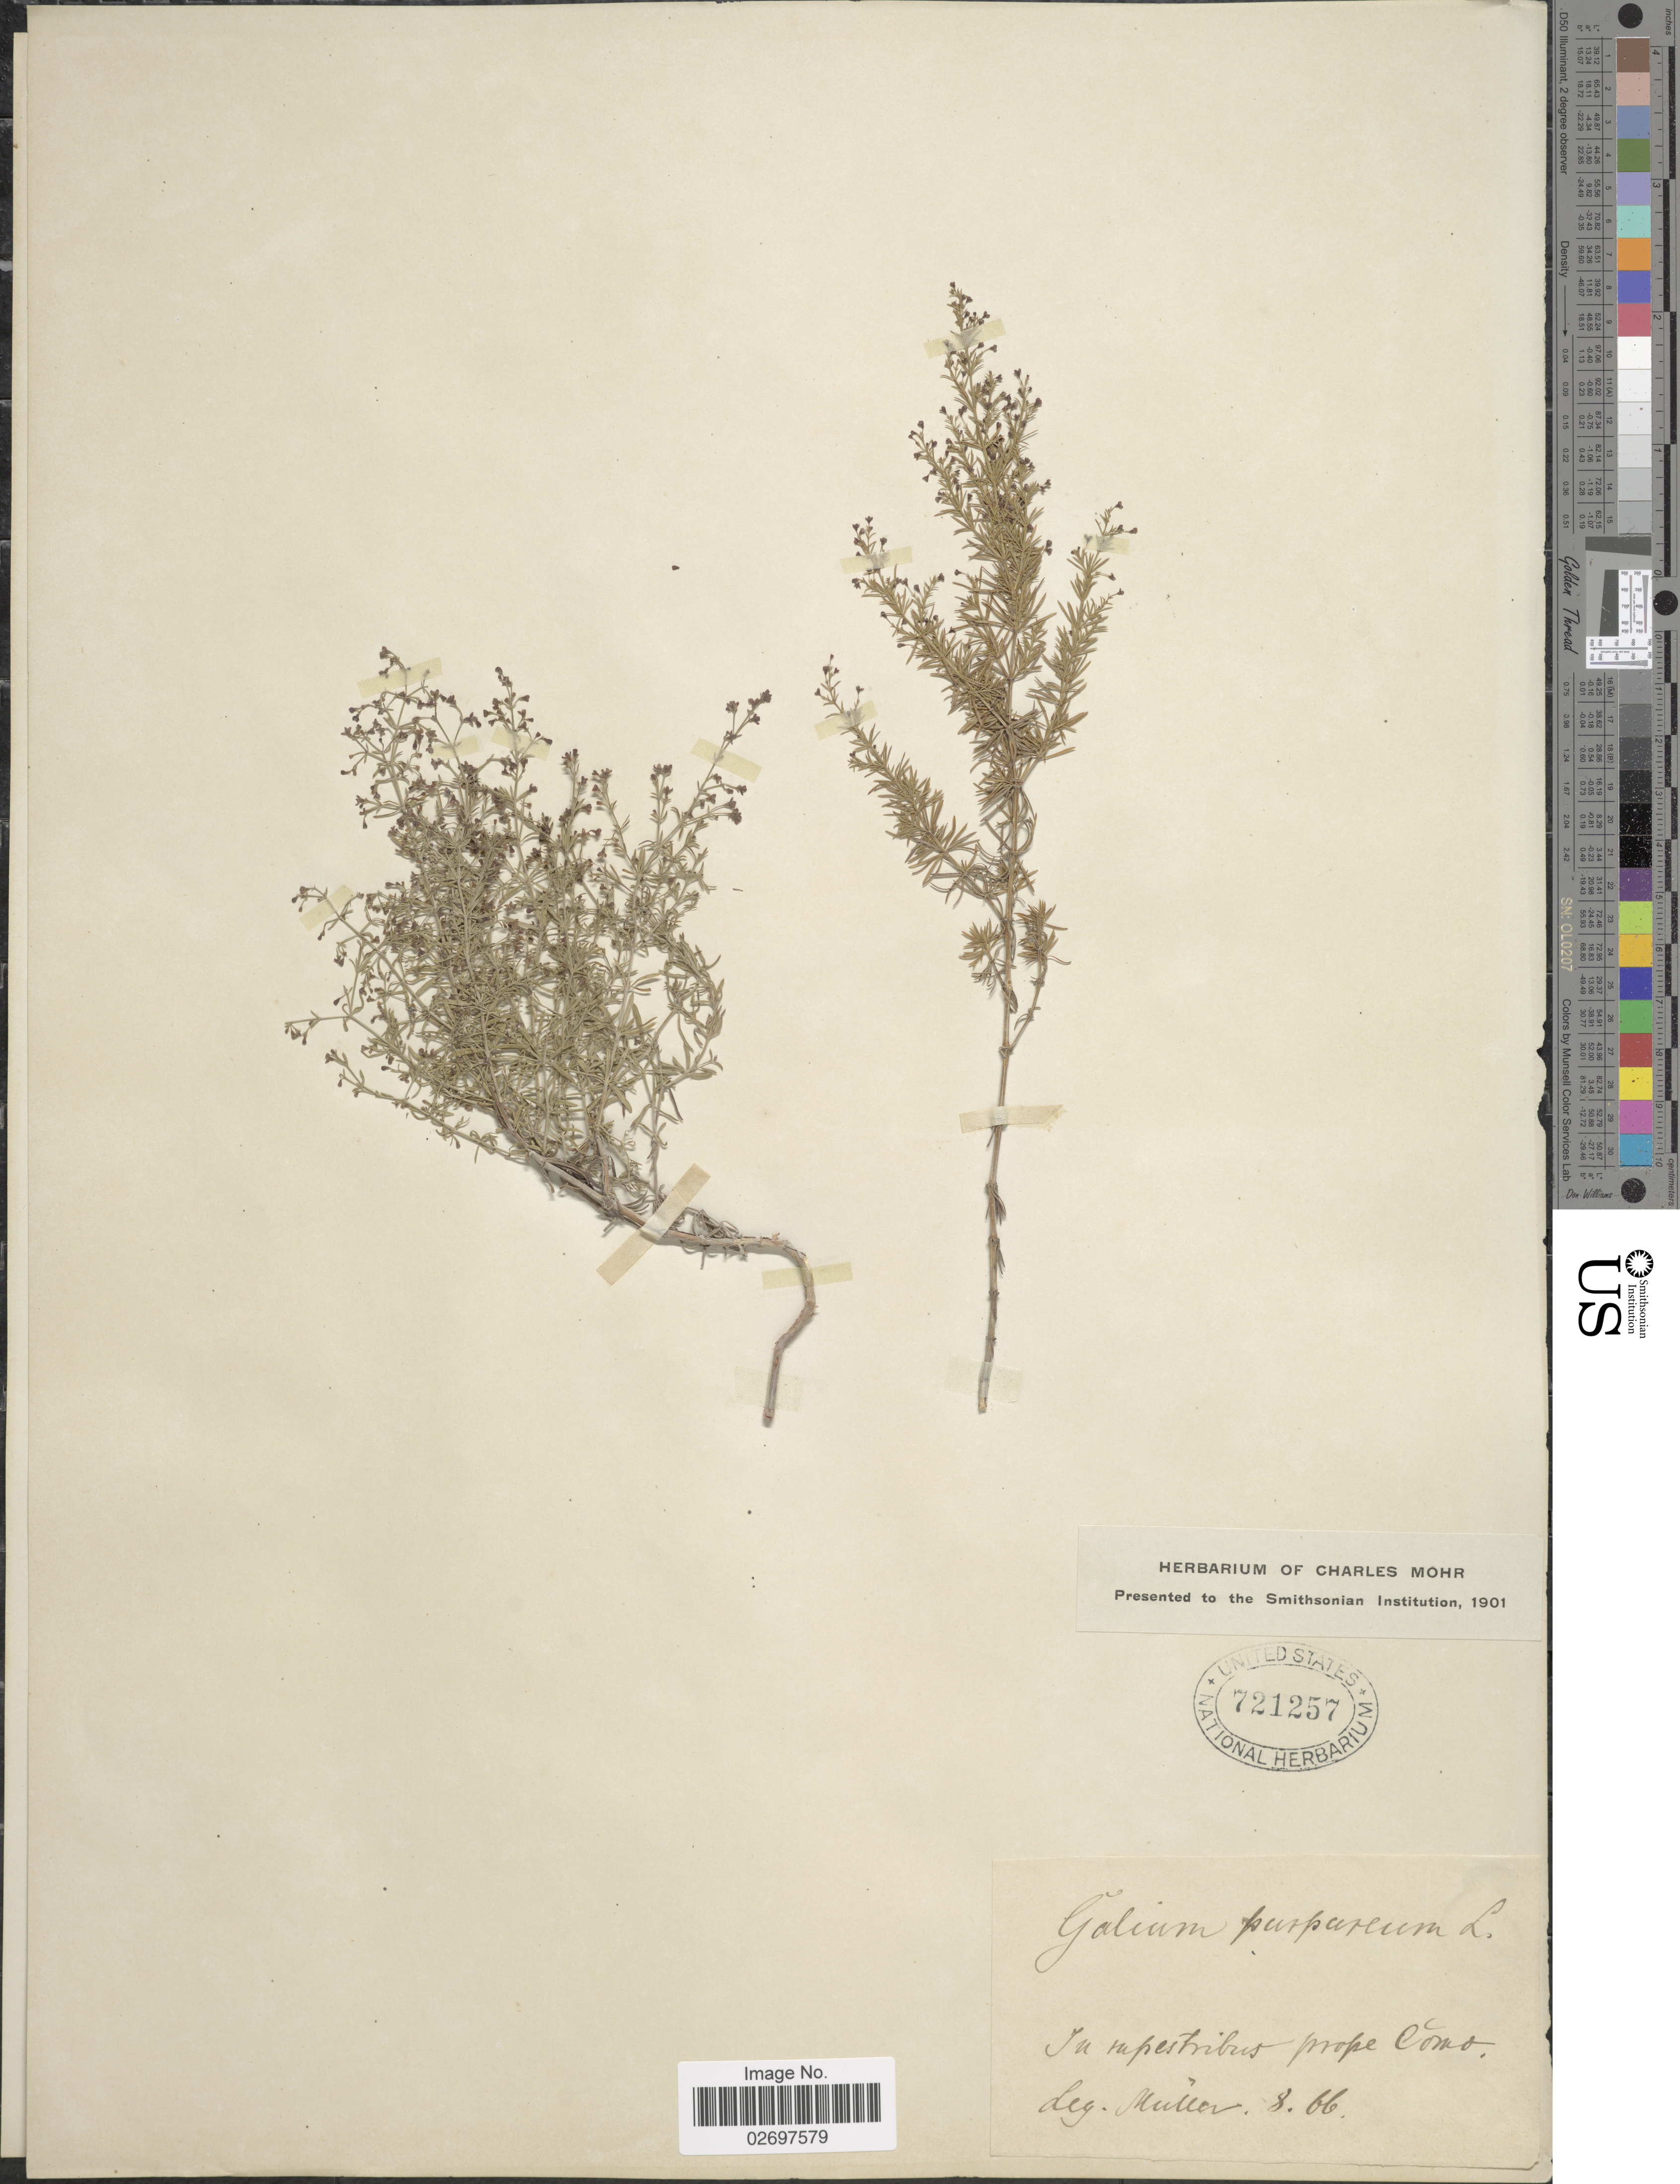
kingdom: Plantae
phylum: Tracheophyta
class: Magnoliopsida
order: Gentianales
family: Rubiaceae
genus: Galium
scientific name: Galium purpureum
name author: L.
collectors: -- Müller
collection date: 1866-08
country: Italy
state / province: Lombardy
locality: Prope Como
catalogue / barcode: US 721257